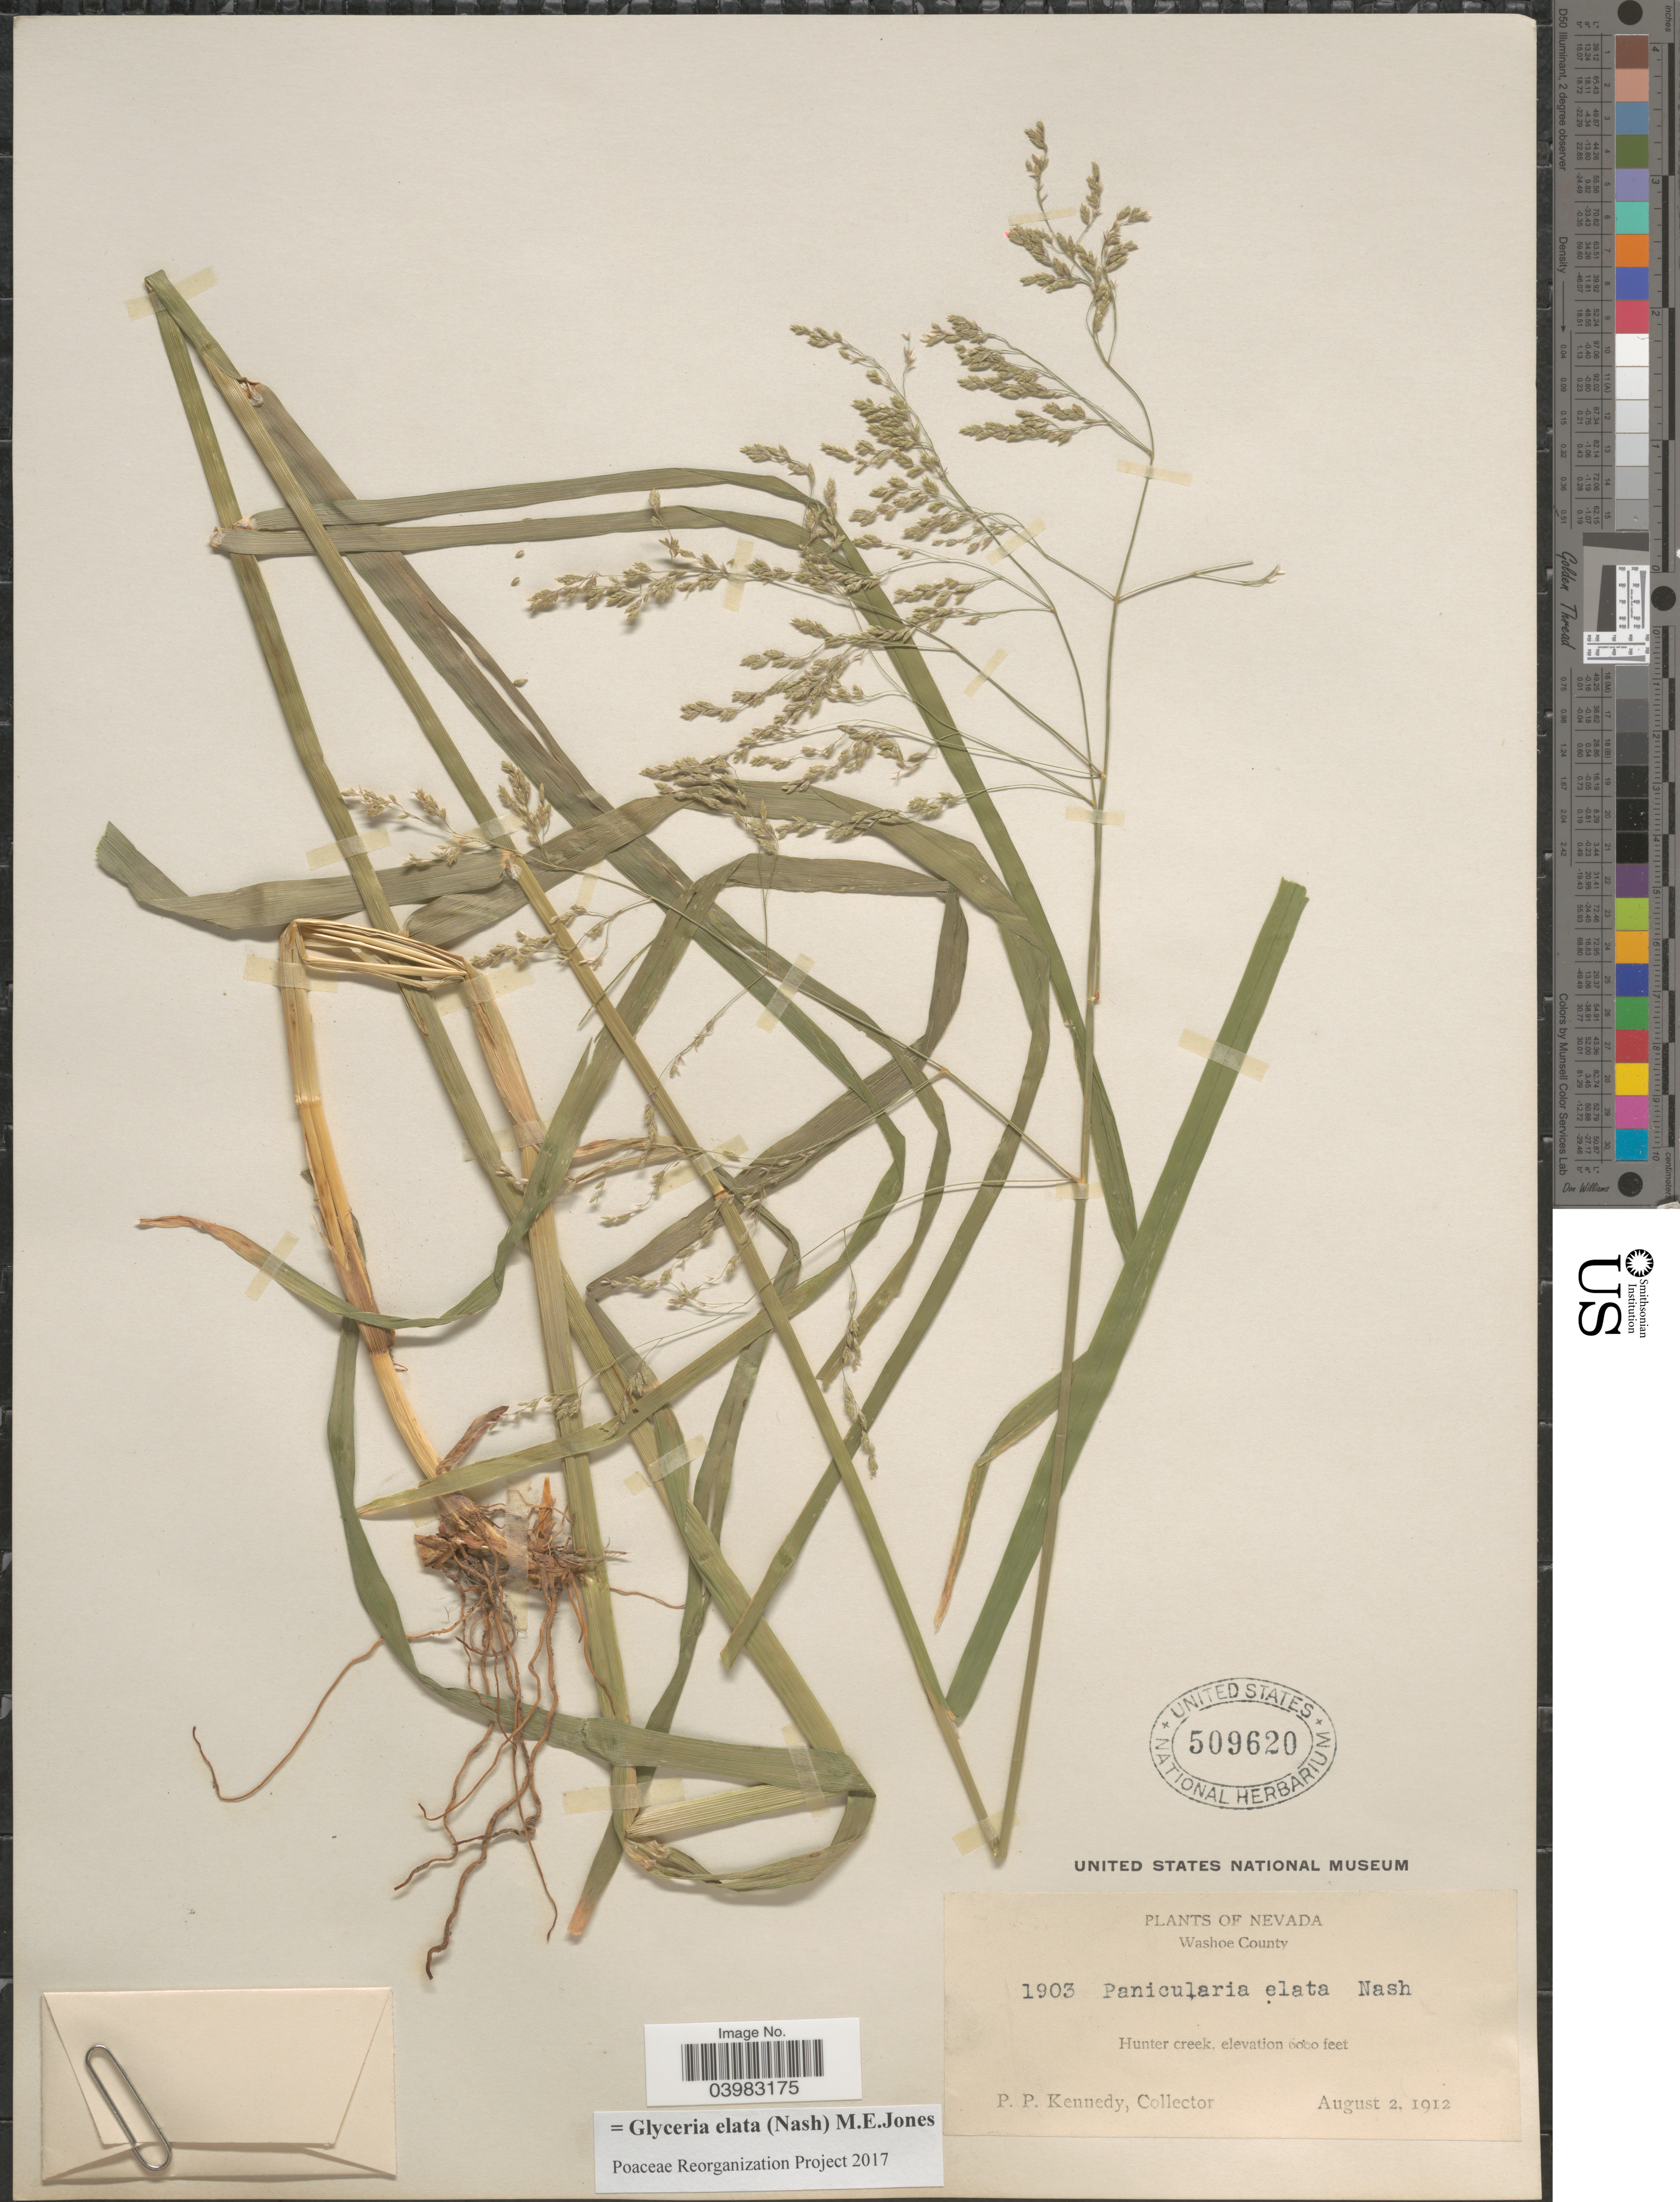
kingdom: Plantae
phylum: Tracheophyta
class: Liliopsida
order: Poales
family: Poaceae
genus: Glyceria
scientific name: Glyceria elata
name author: (Nash) M.E. Jones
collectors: P. Kennedy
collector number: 1903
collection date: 1912-08-02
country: United States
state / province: Nevada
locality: Washoe County. Hunter creek.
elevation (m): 1829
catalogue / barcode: US 509620